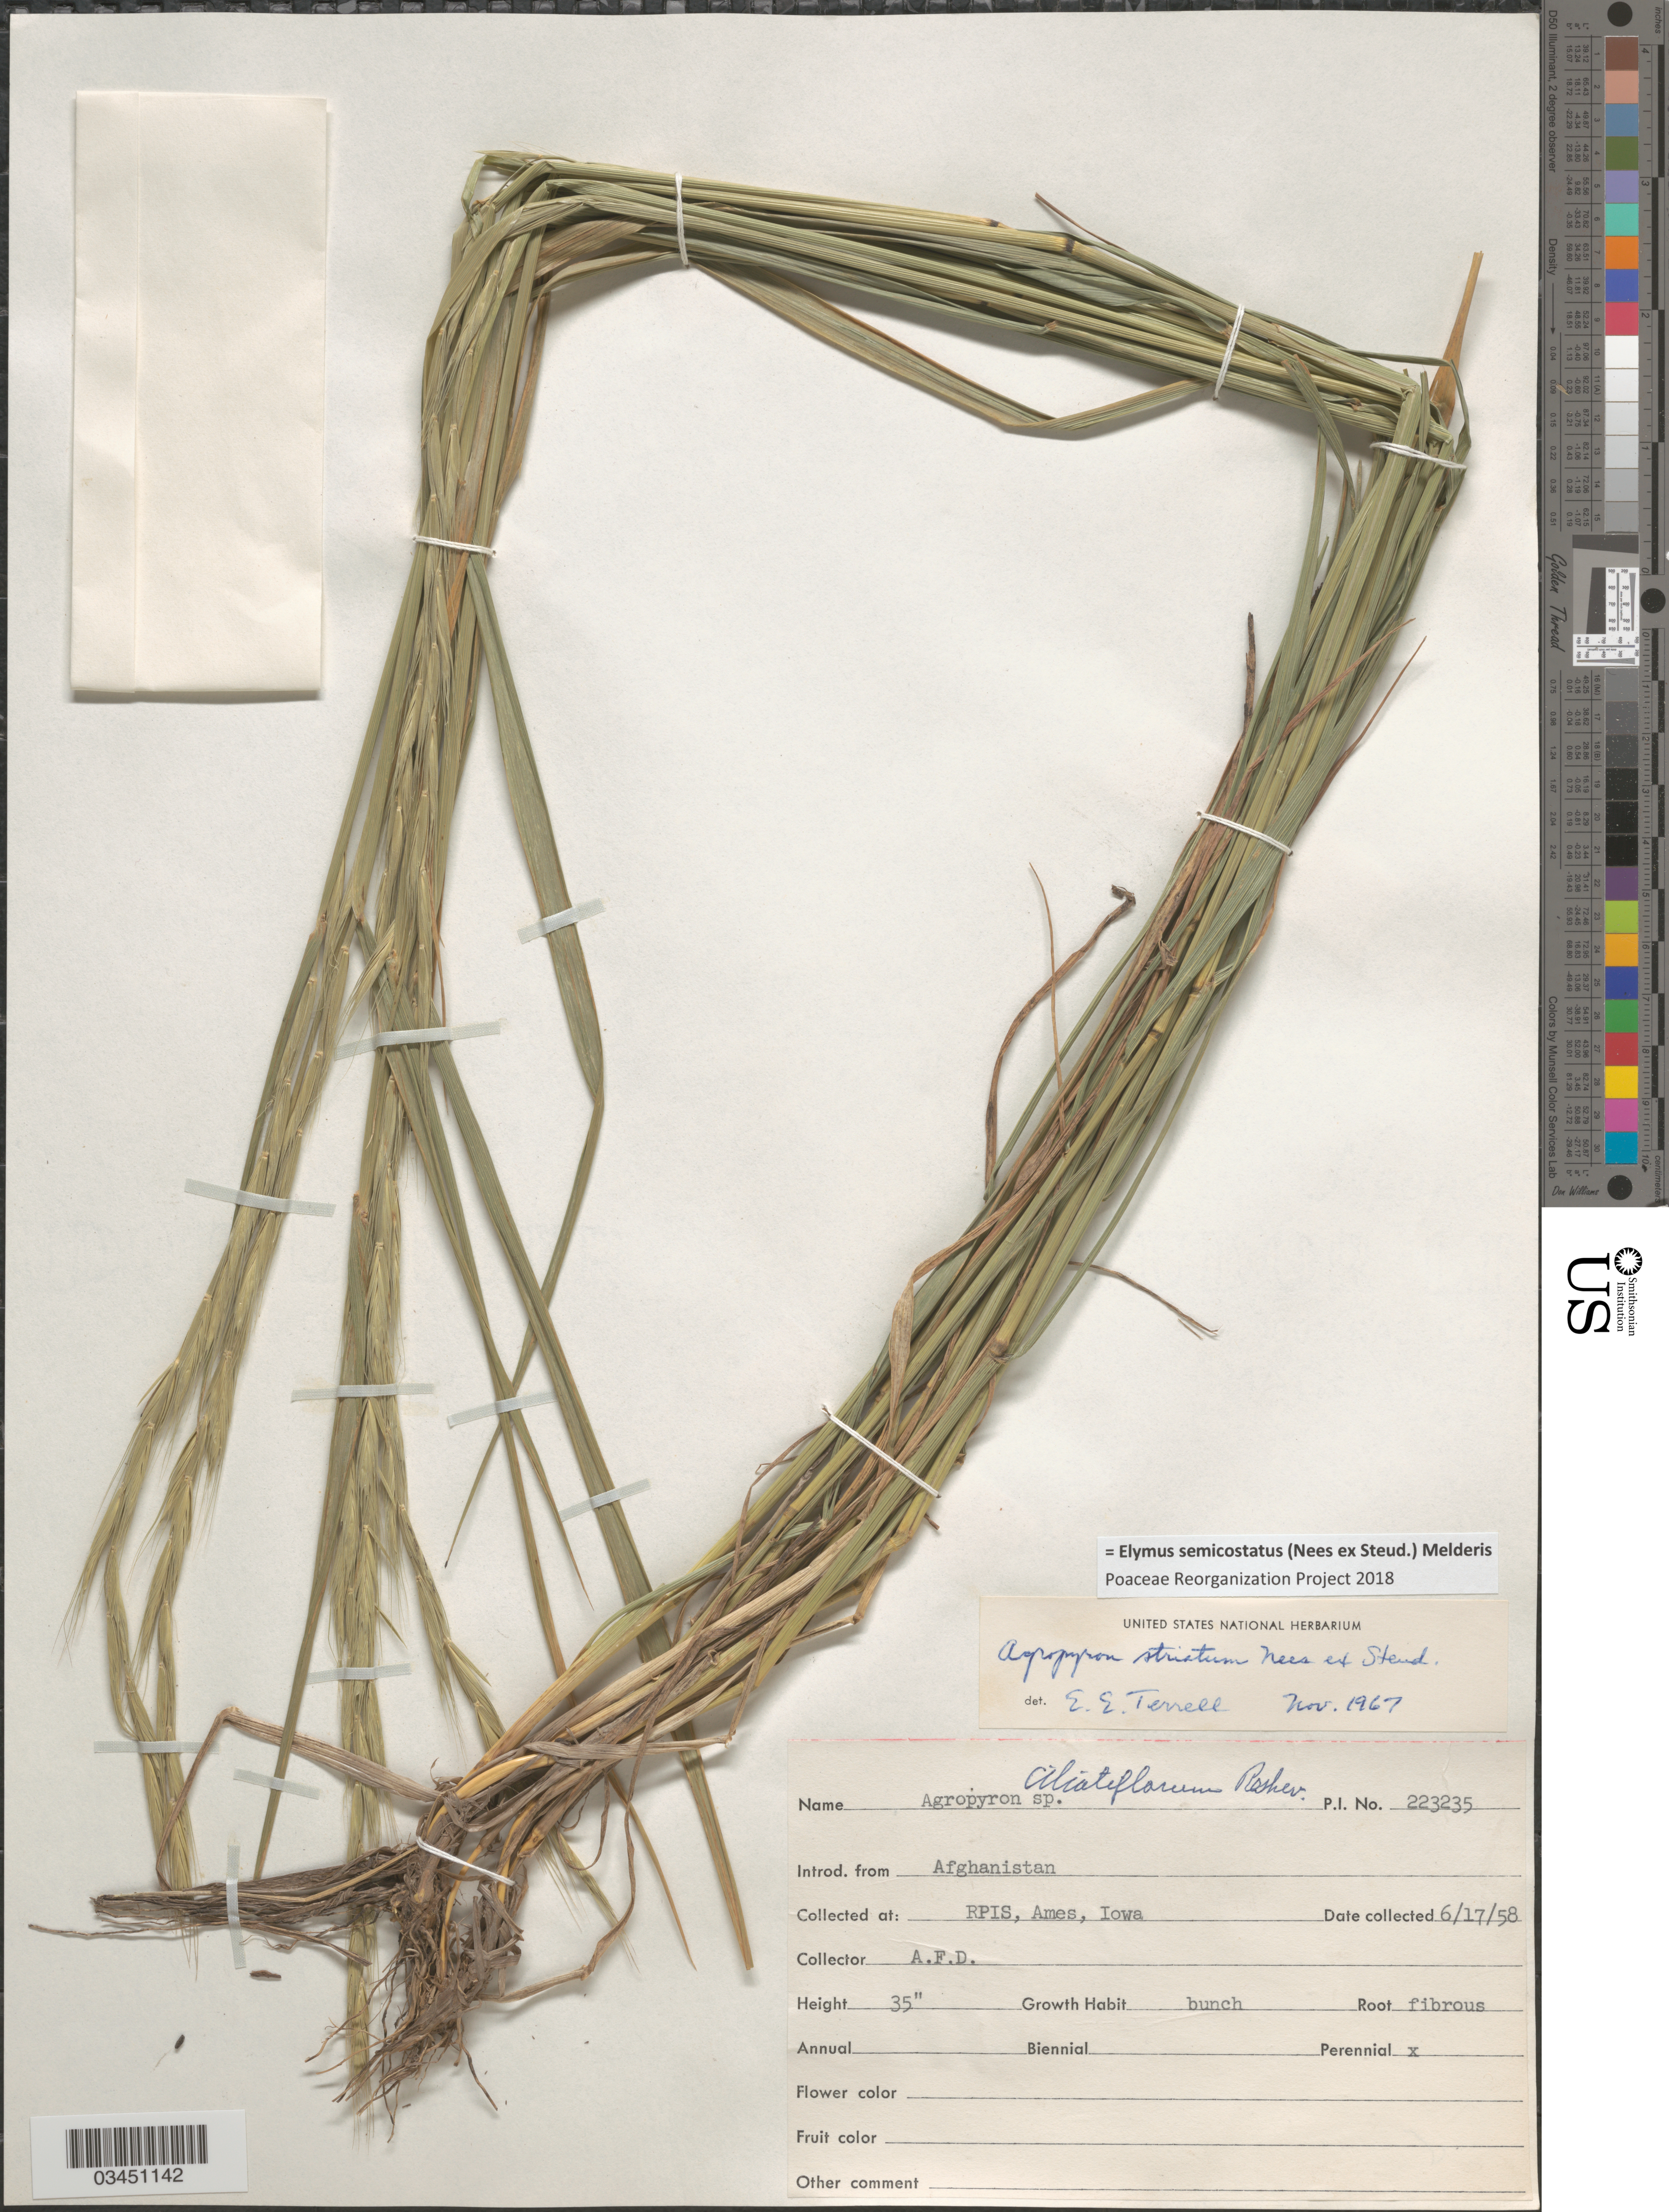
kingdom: Plantae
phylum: Tracheophyta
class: Liliopsida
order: Poales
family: Poaceae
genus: Elymus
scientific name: Elymus semicostatus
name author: (Nees ex Steud.) Melderis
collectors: A. D.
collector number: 223235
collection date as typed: Transcribed d/m/y: 17/6/58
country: United States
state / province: Iowa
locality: RPIS, Ames.